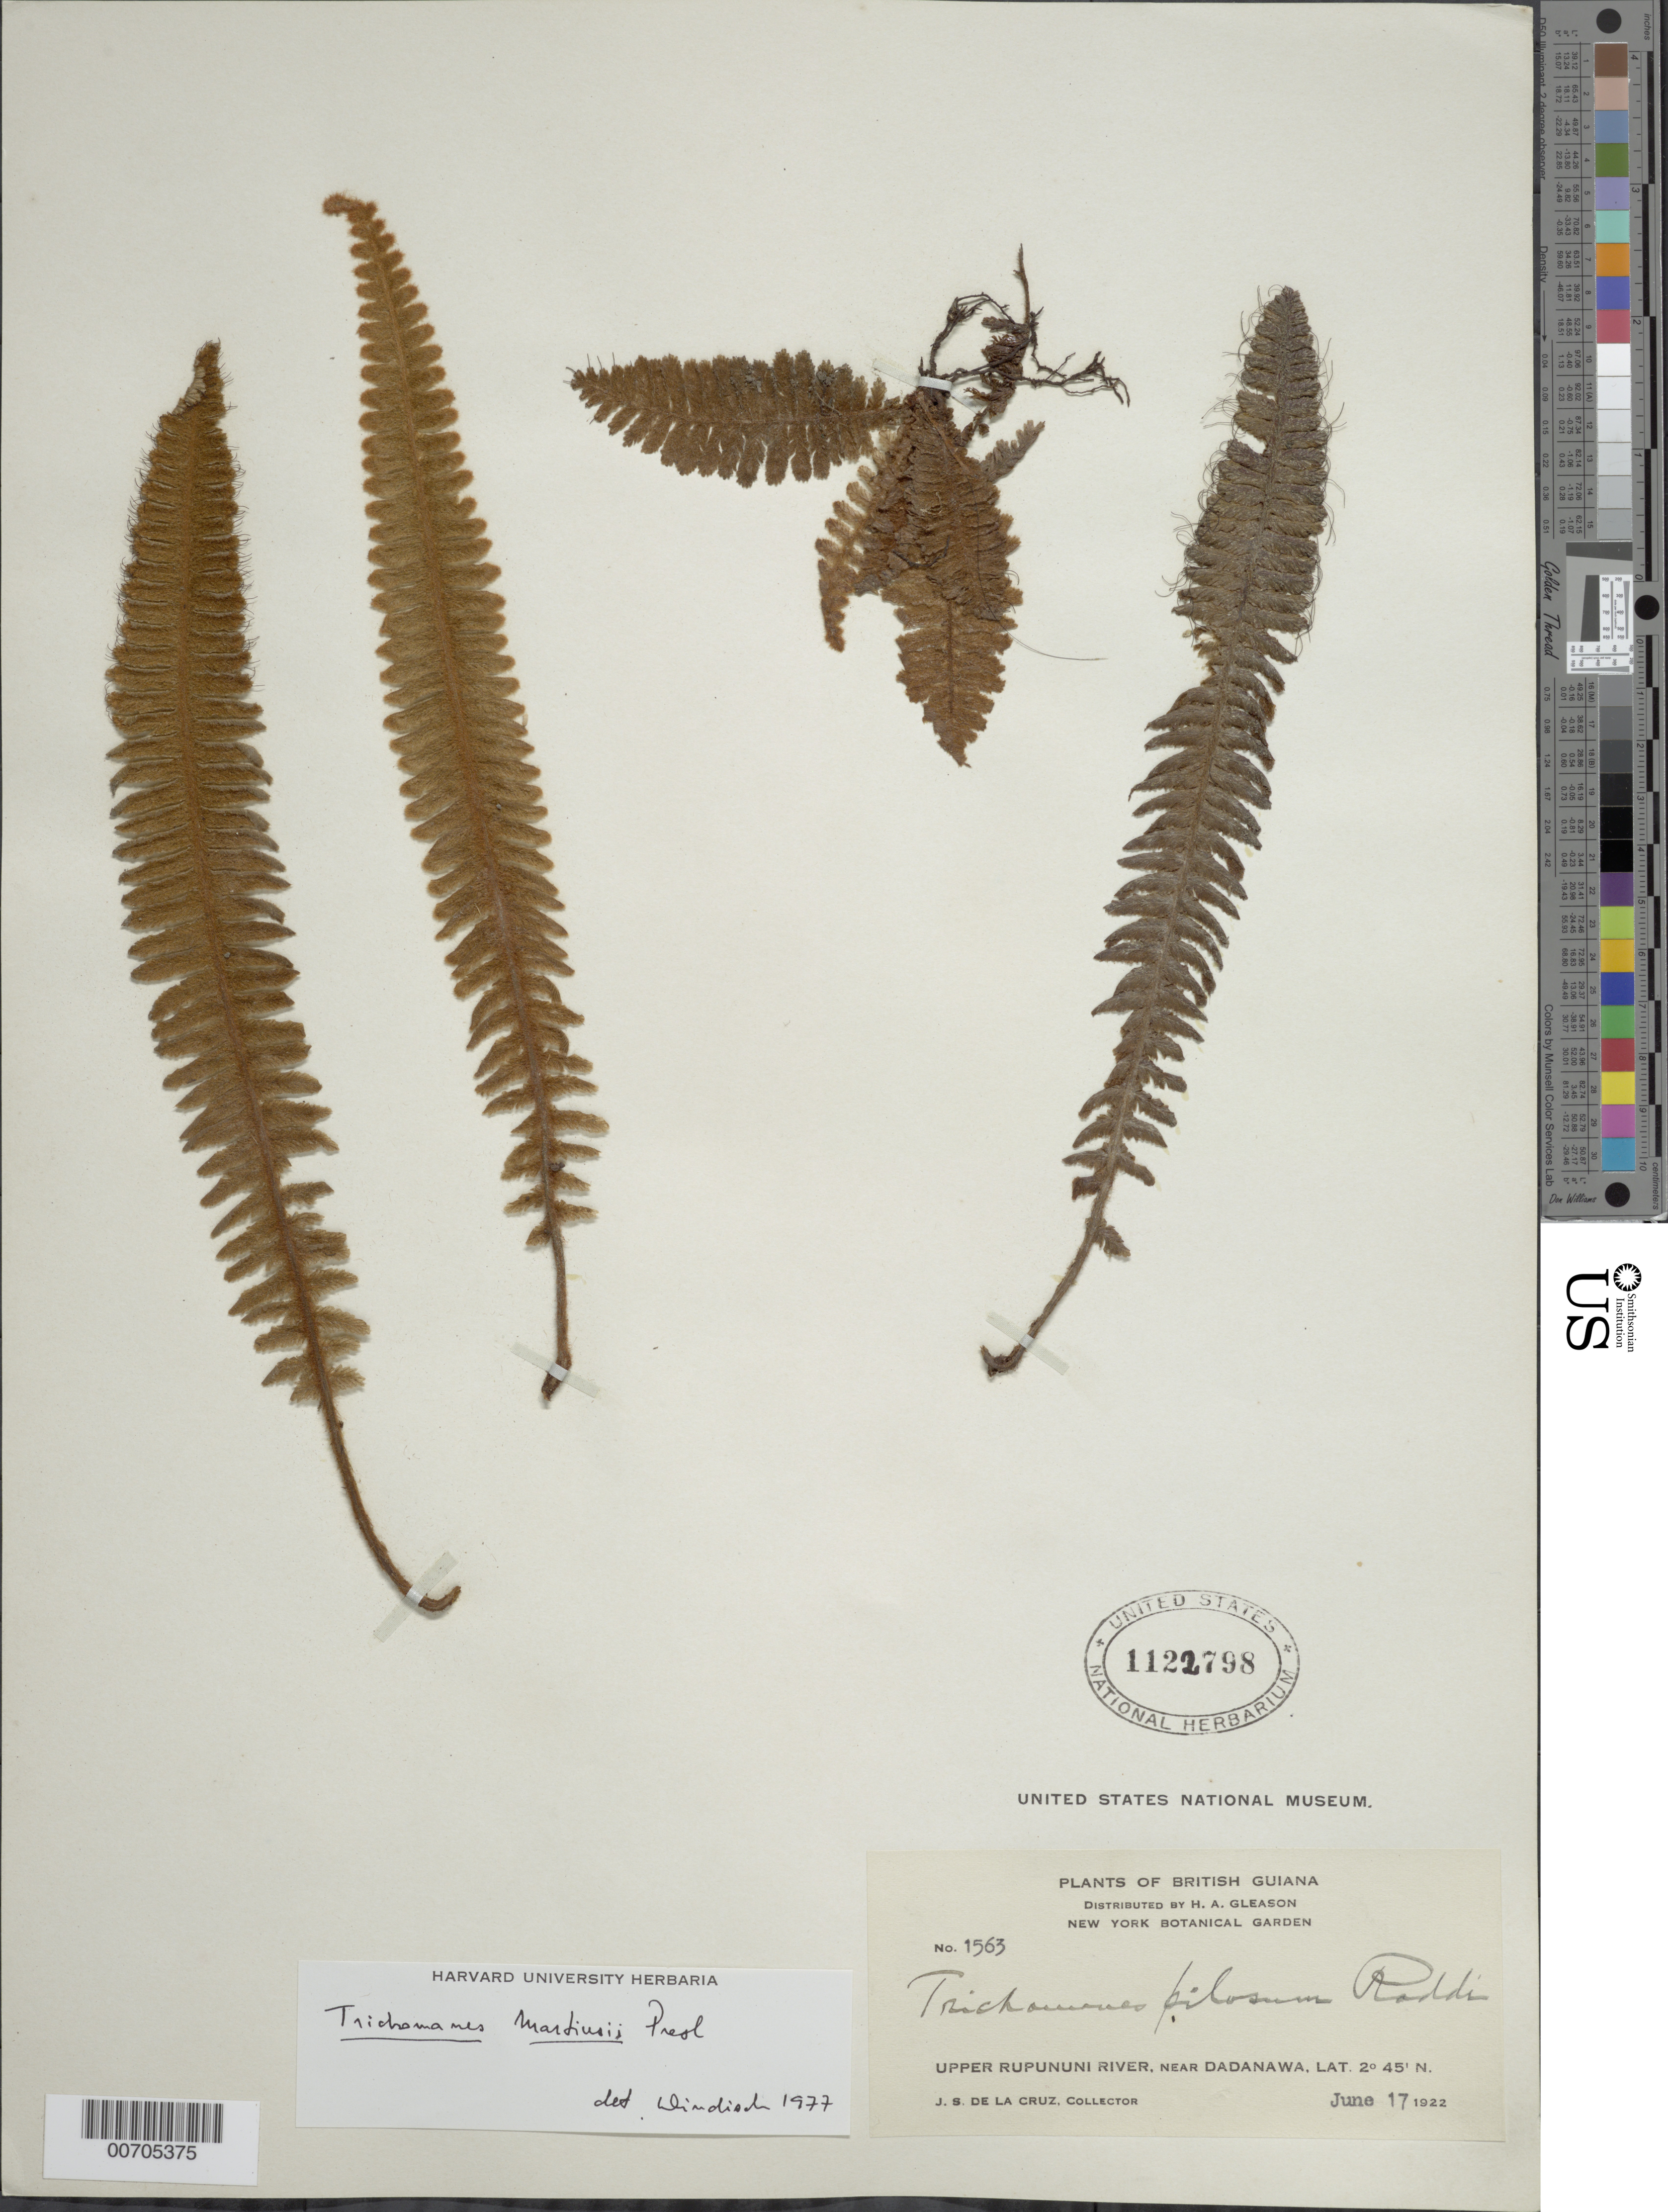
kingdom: Plantae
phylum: Tracheophyta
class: Polypodiopsida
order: Hymenophyllales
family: Hymenophyllaceae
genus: Trichomanes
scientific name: Trichomanes martiusii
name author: C. Presl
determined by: Windisch, Paulo Guenter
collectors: J. S. de la Cruz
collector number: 1563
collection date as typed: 17-Jun-22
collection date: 1922-06-17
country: Guyana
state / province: U. Takutu-U. Essequibo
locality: Dadanawa, vic., upper Rupununi R.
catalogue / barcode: US 1122798